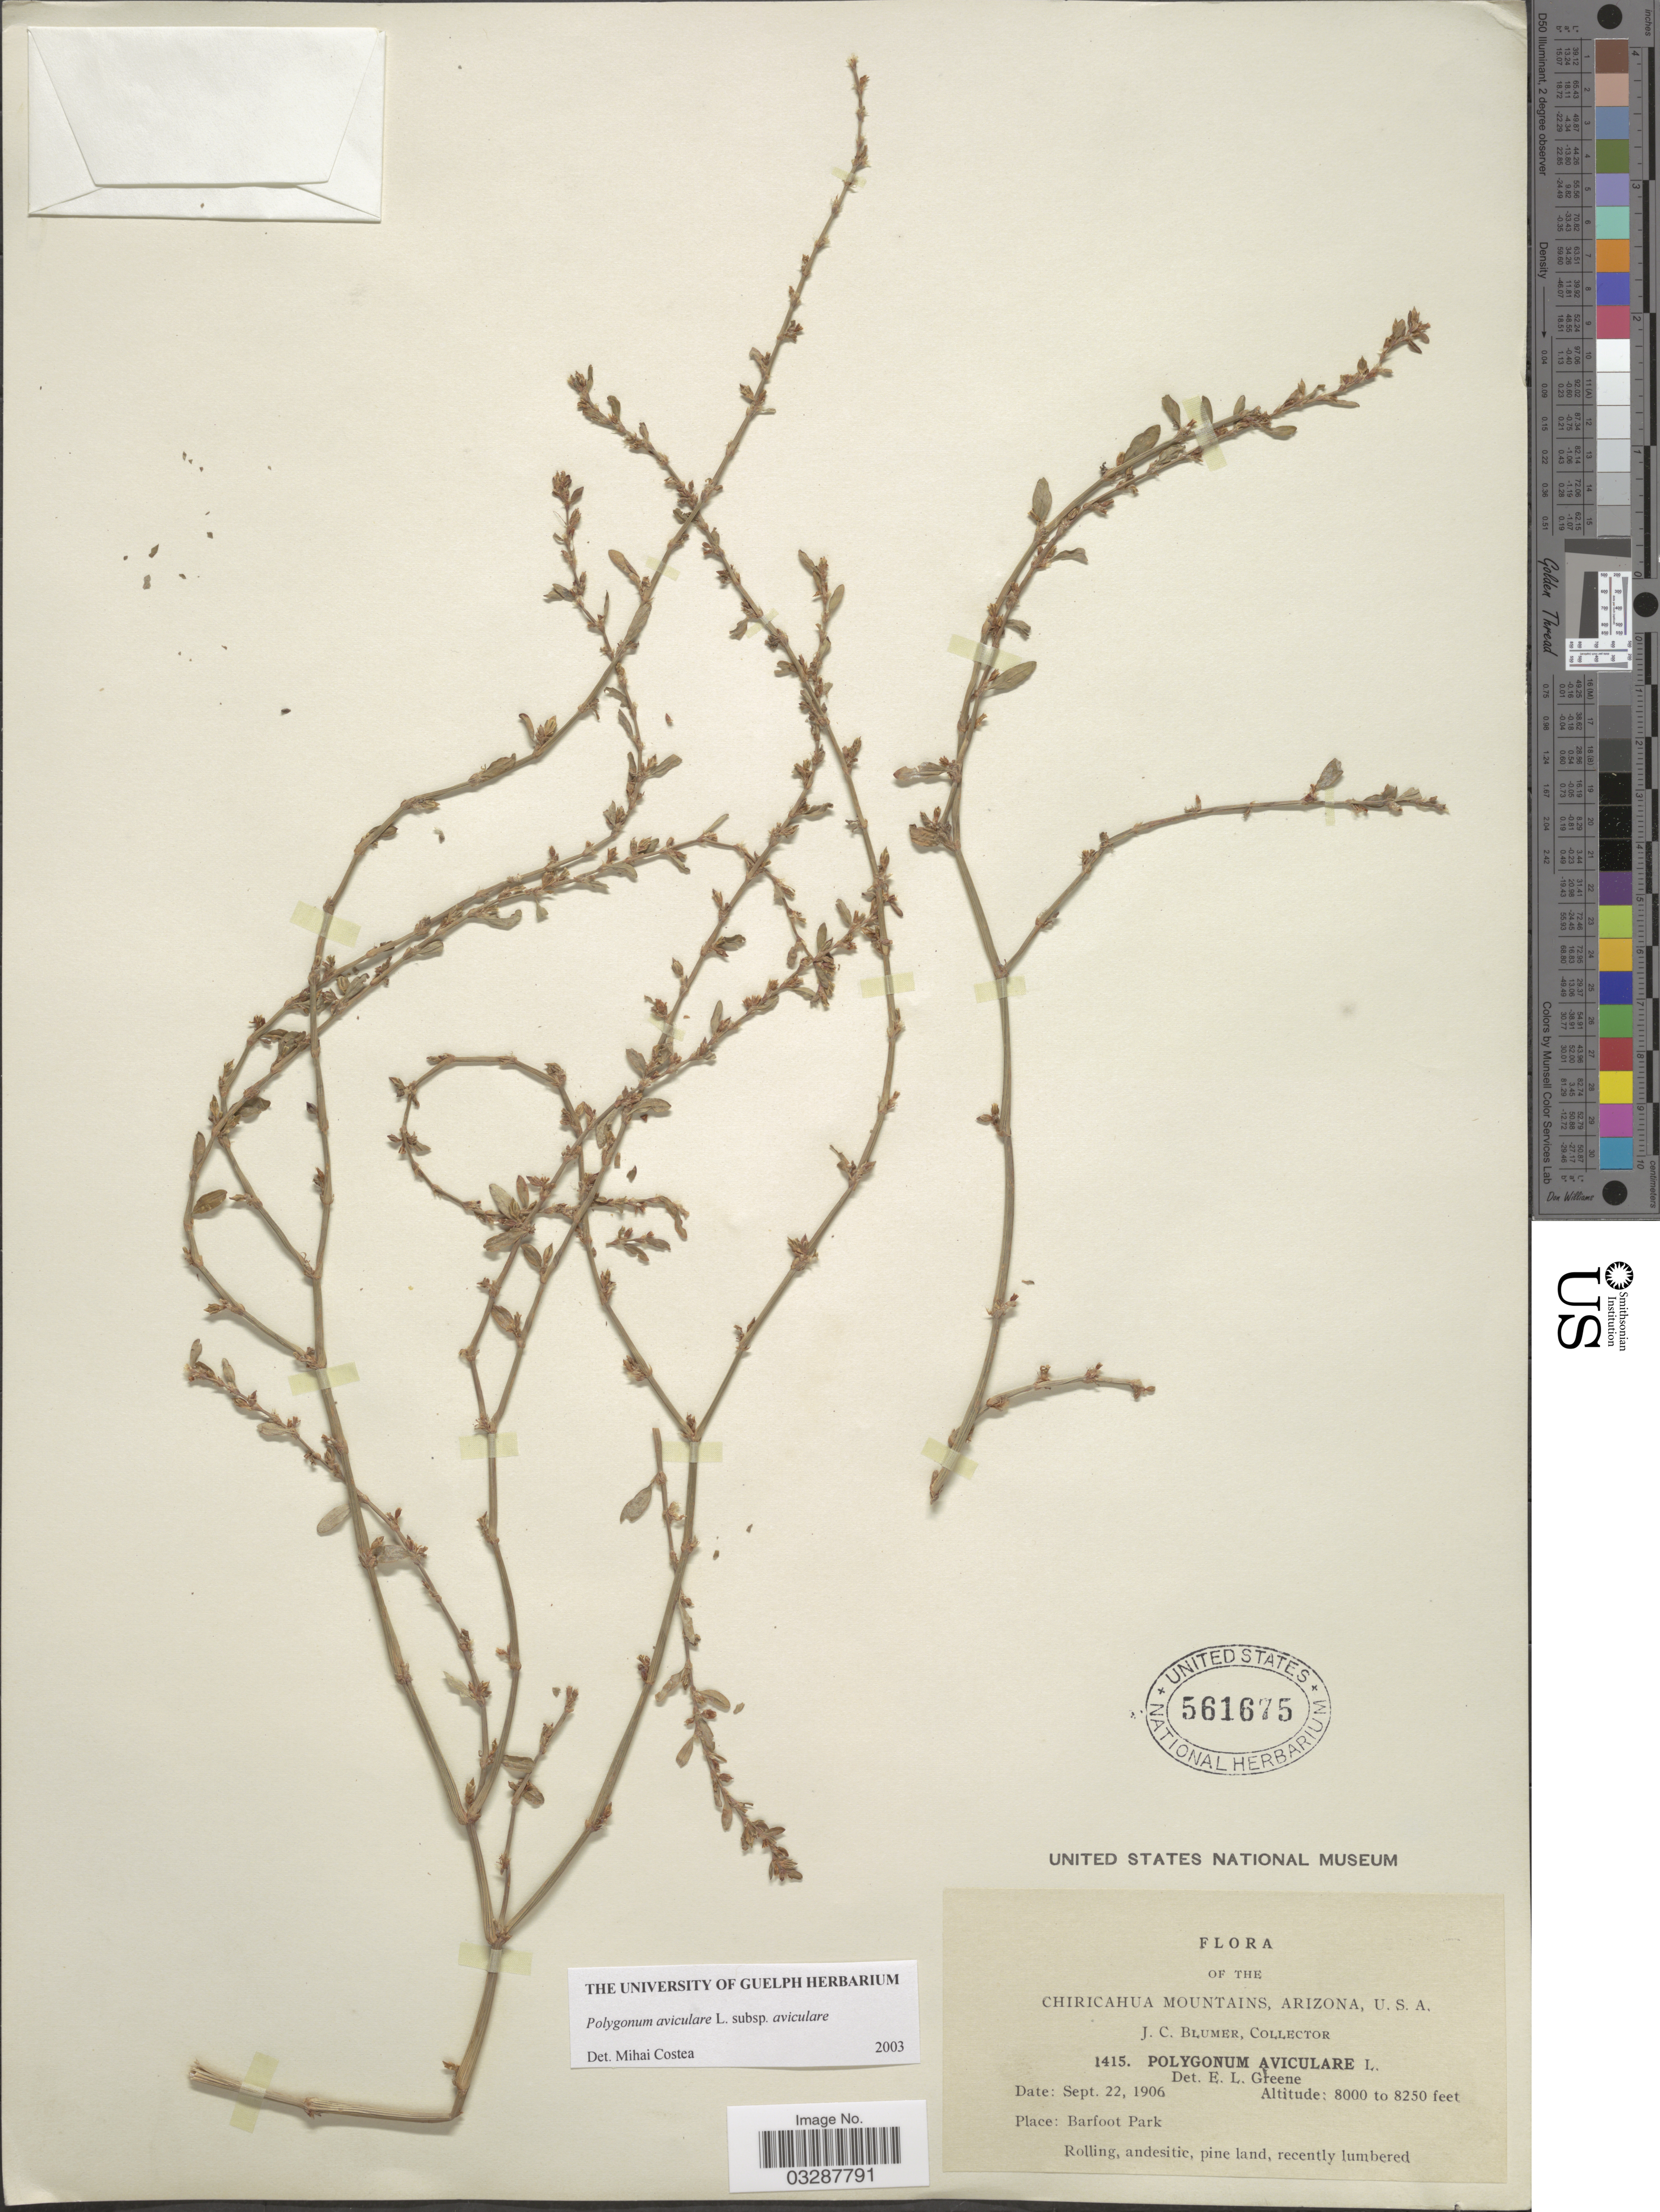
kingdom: Plantae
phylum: Tracheophyta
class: Magnoliopsida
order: Caryophyllales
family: Polygonaceae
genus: Polygonum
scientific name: Polygonum aviculare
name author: L.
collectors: J. C. Blumer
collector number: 1415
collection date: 1906-09-22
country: United States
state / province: Arizona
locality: Chiricahua Mountains. Barfoot Park.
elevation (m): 2438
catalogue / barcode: US 561675